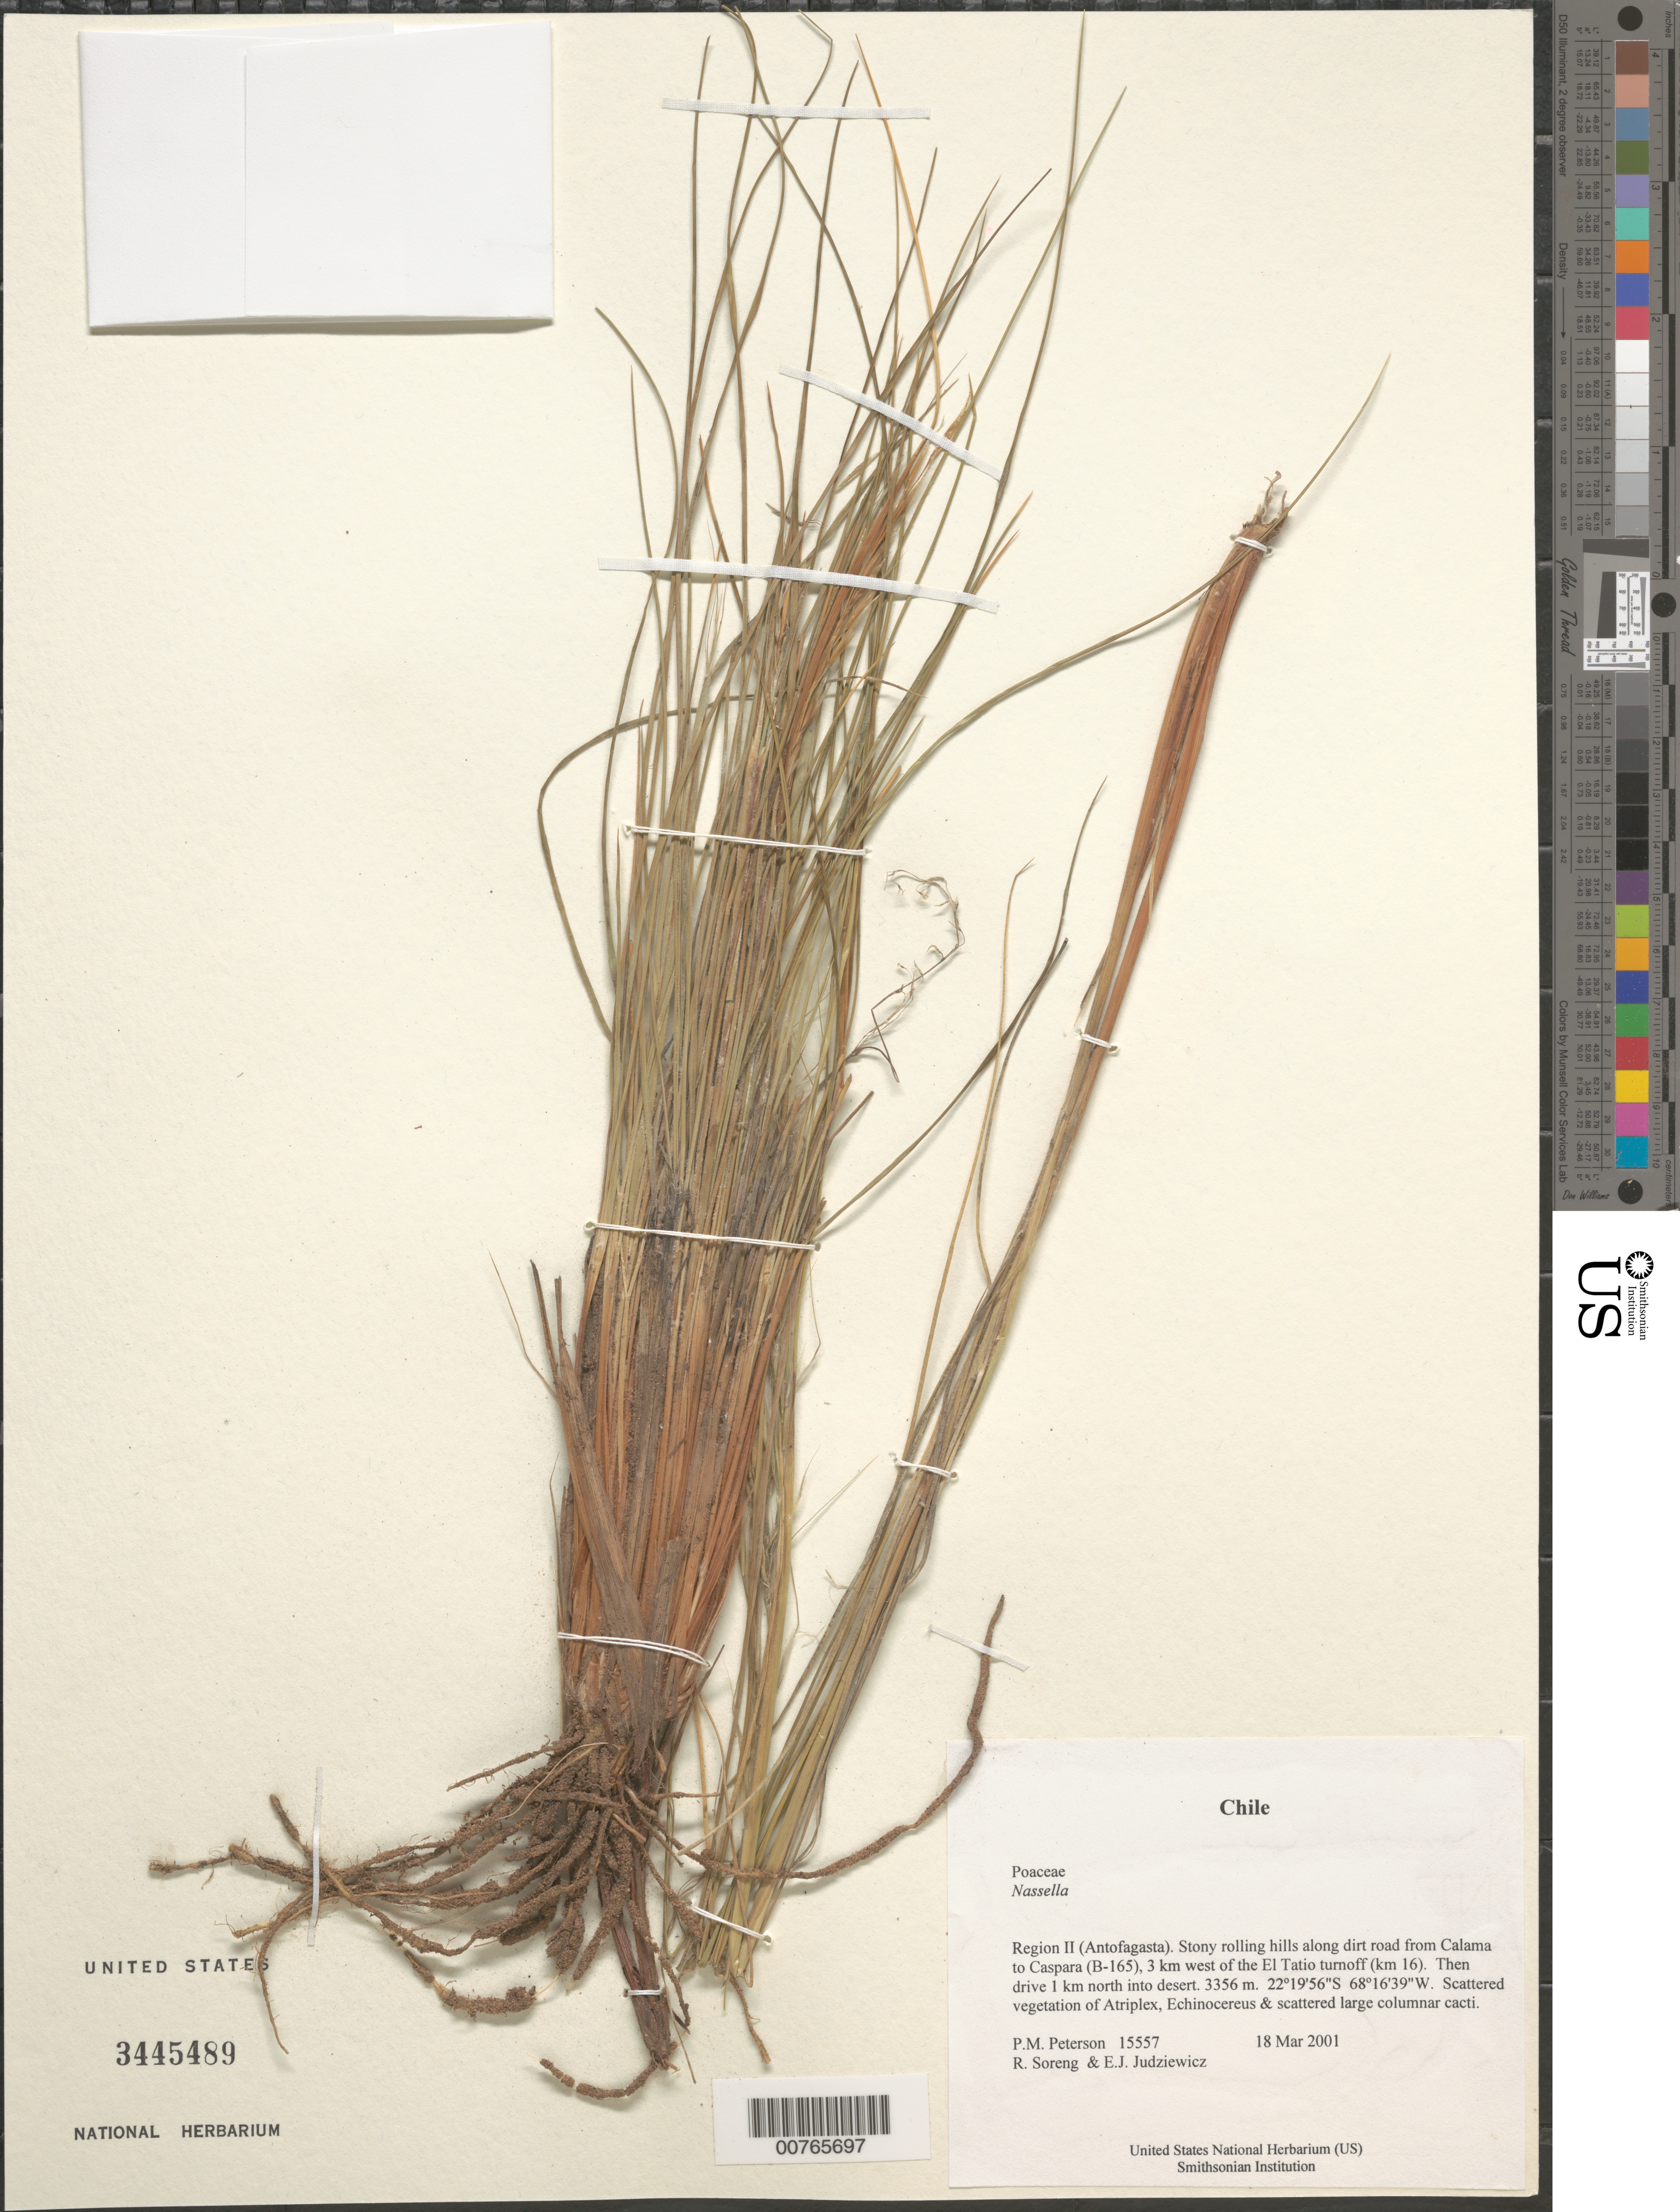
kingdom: Plantae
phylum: Tracheophyta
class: Liliopsida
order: Poales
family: Poaceae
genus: Nassella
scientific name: Nassella sp.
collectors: P. M. Peterson, R. J. Soreng & E. J. Judziewicz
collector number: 15557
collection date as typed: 18 Mar 2001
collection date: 2001-03-18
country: Chile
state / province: Antofagasta (II)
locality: Stony rolling hills along dirt road from Calama to Caspara (B-165), 3 km west of the El Tatio turnoff (km 16). Then drive 1 km north into desert.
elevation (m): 3356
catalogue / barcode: US 3445489